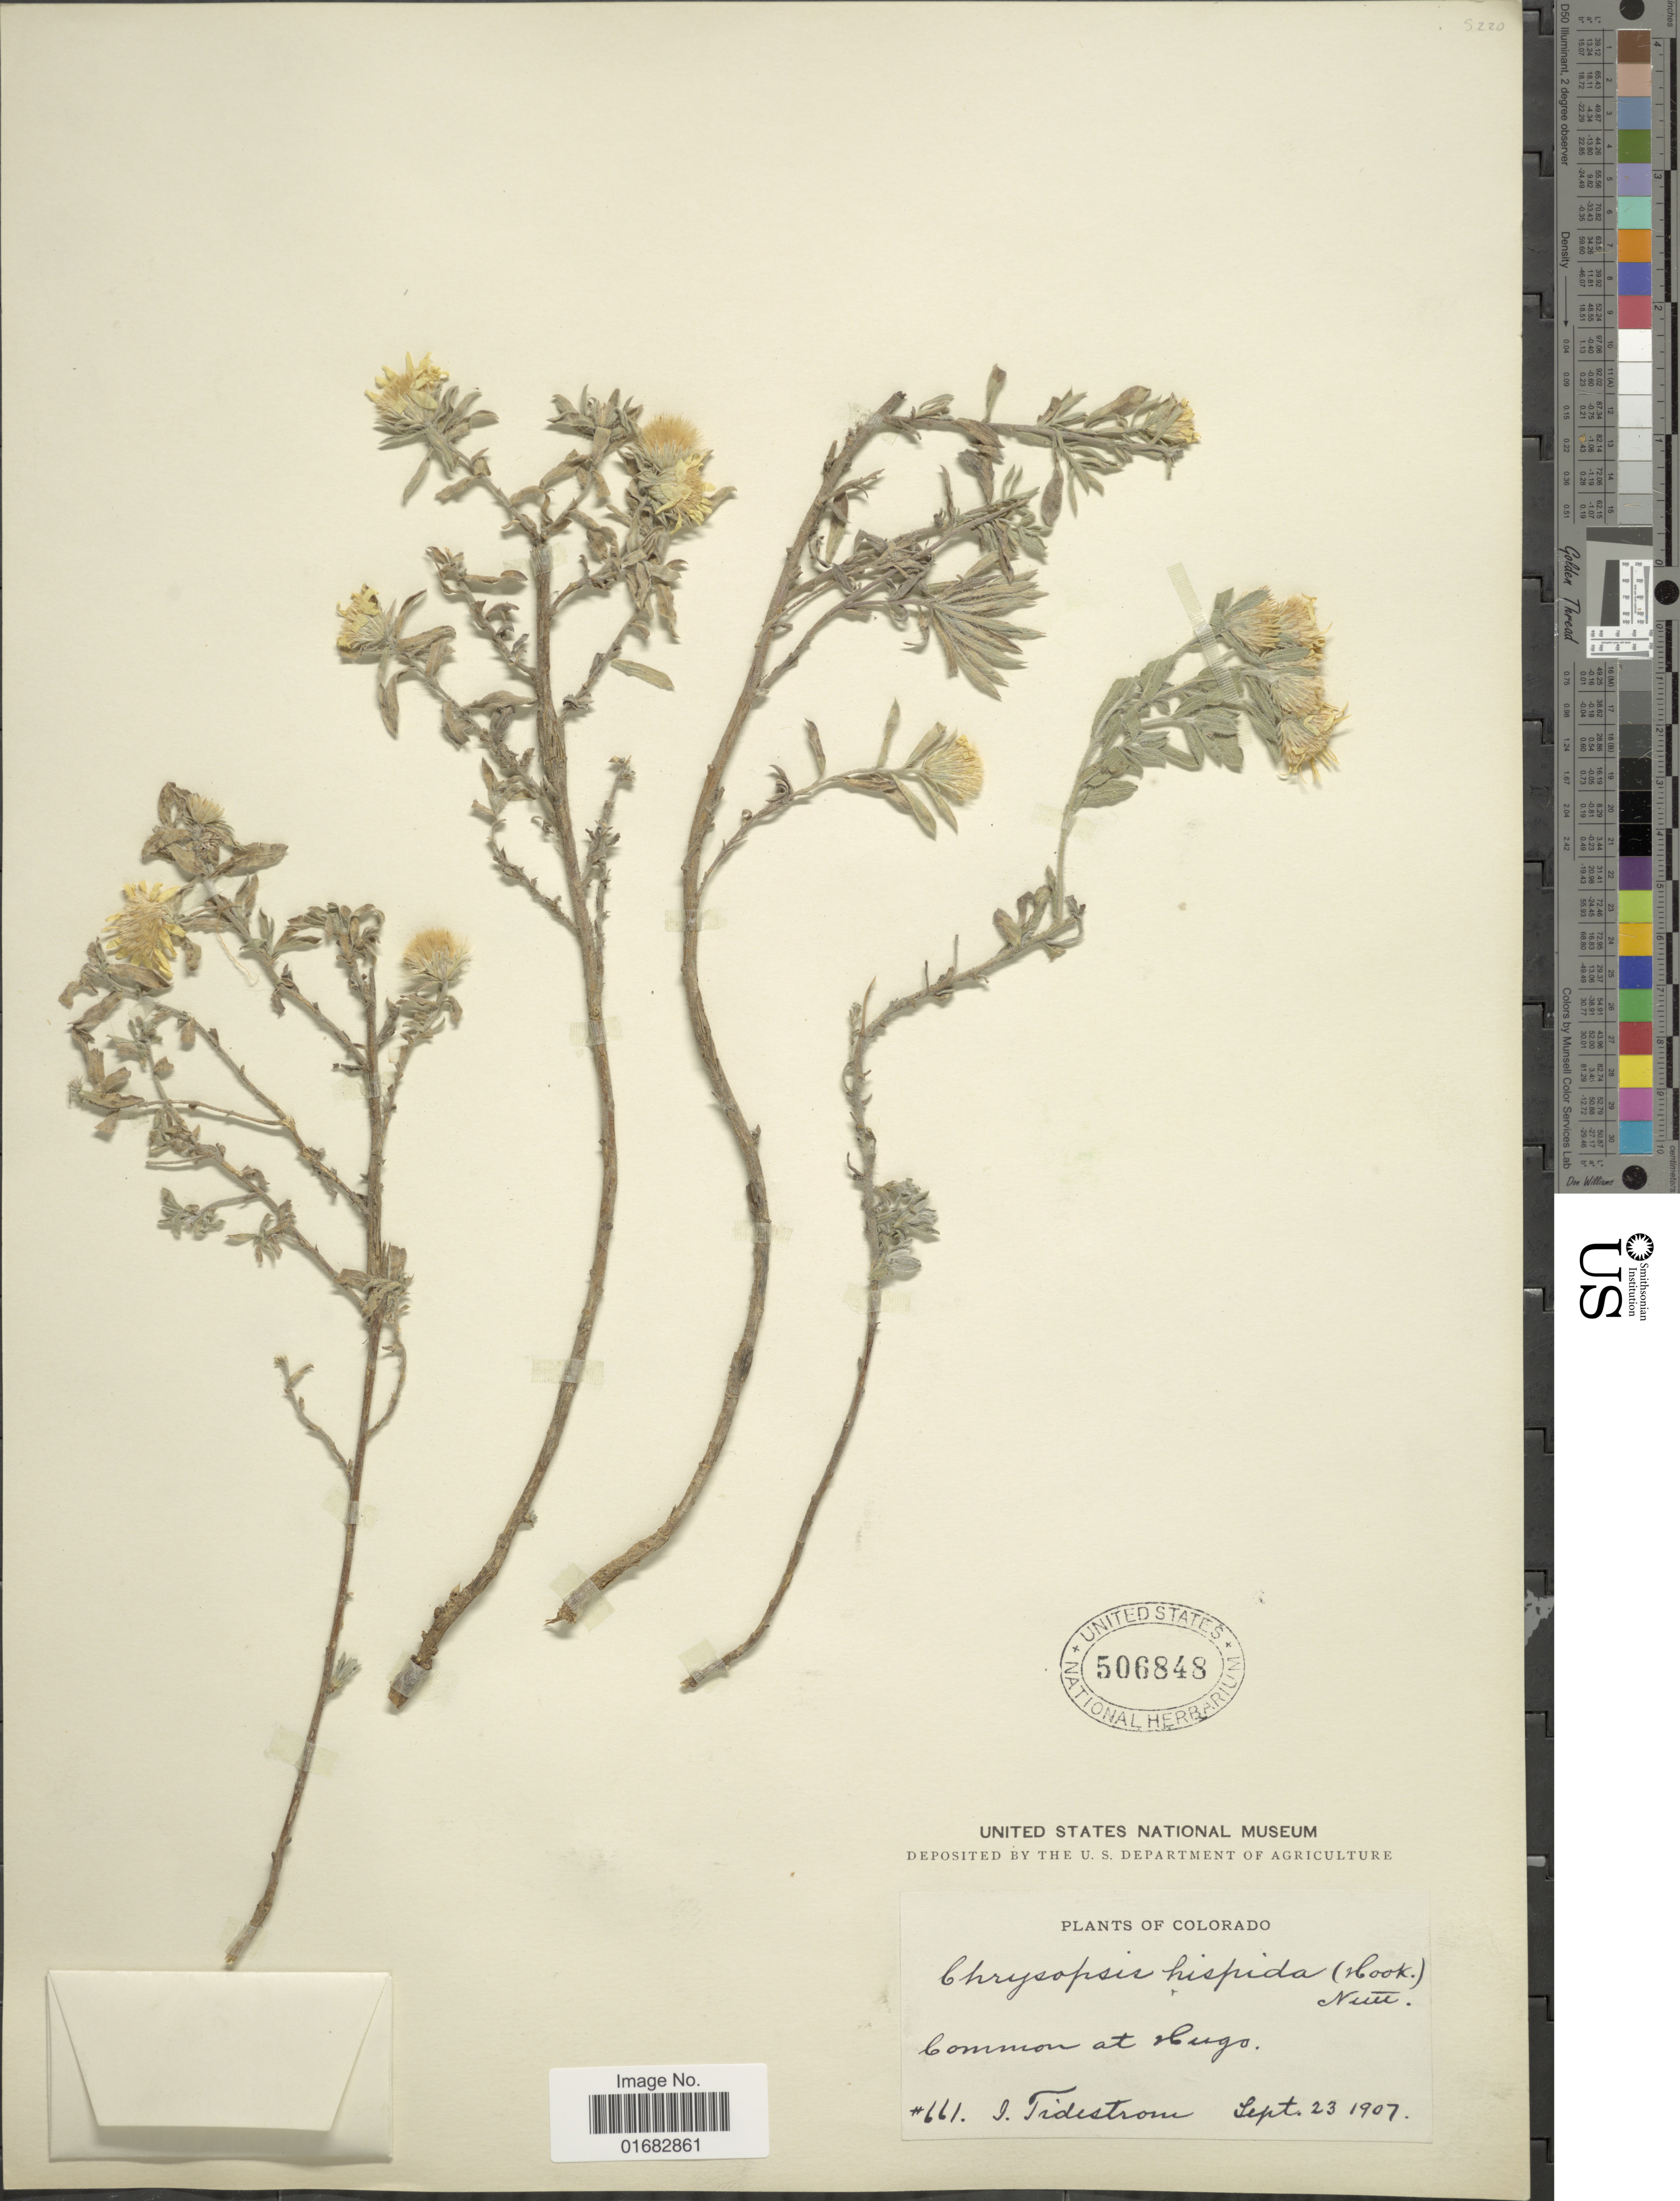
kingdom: Plantae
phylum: Tracheophyta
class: Magnoliopsida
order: Asterales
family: Asteraceae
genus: Heterotheca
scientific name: Heterotheca villosa var. hispida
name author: (Hook.) V.L. Harms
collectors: I. F. Tidestrom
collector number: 661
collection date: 1907-09-23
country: United States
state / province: Colorado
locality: Common at Hugo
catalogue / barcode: US 506848